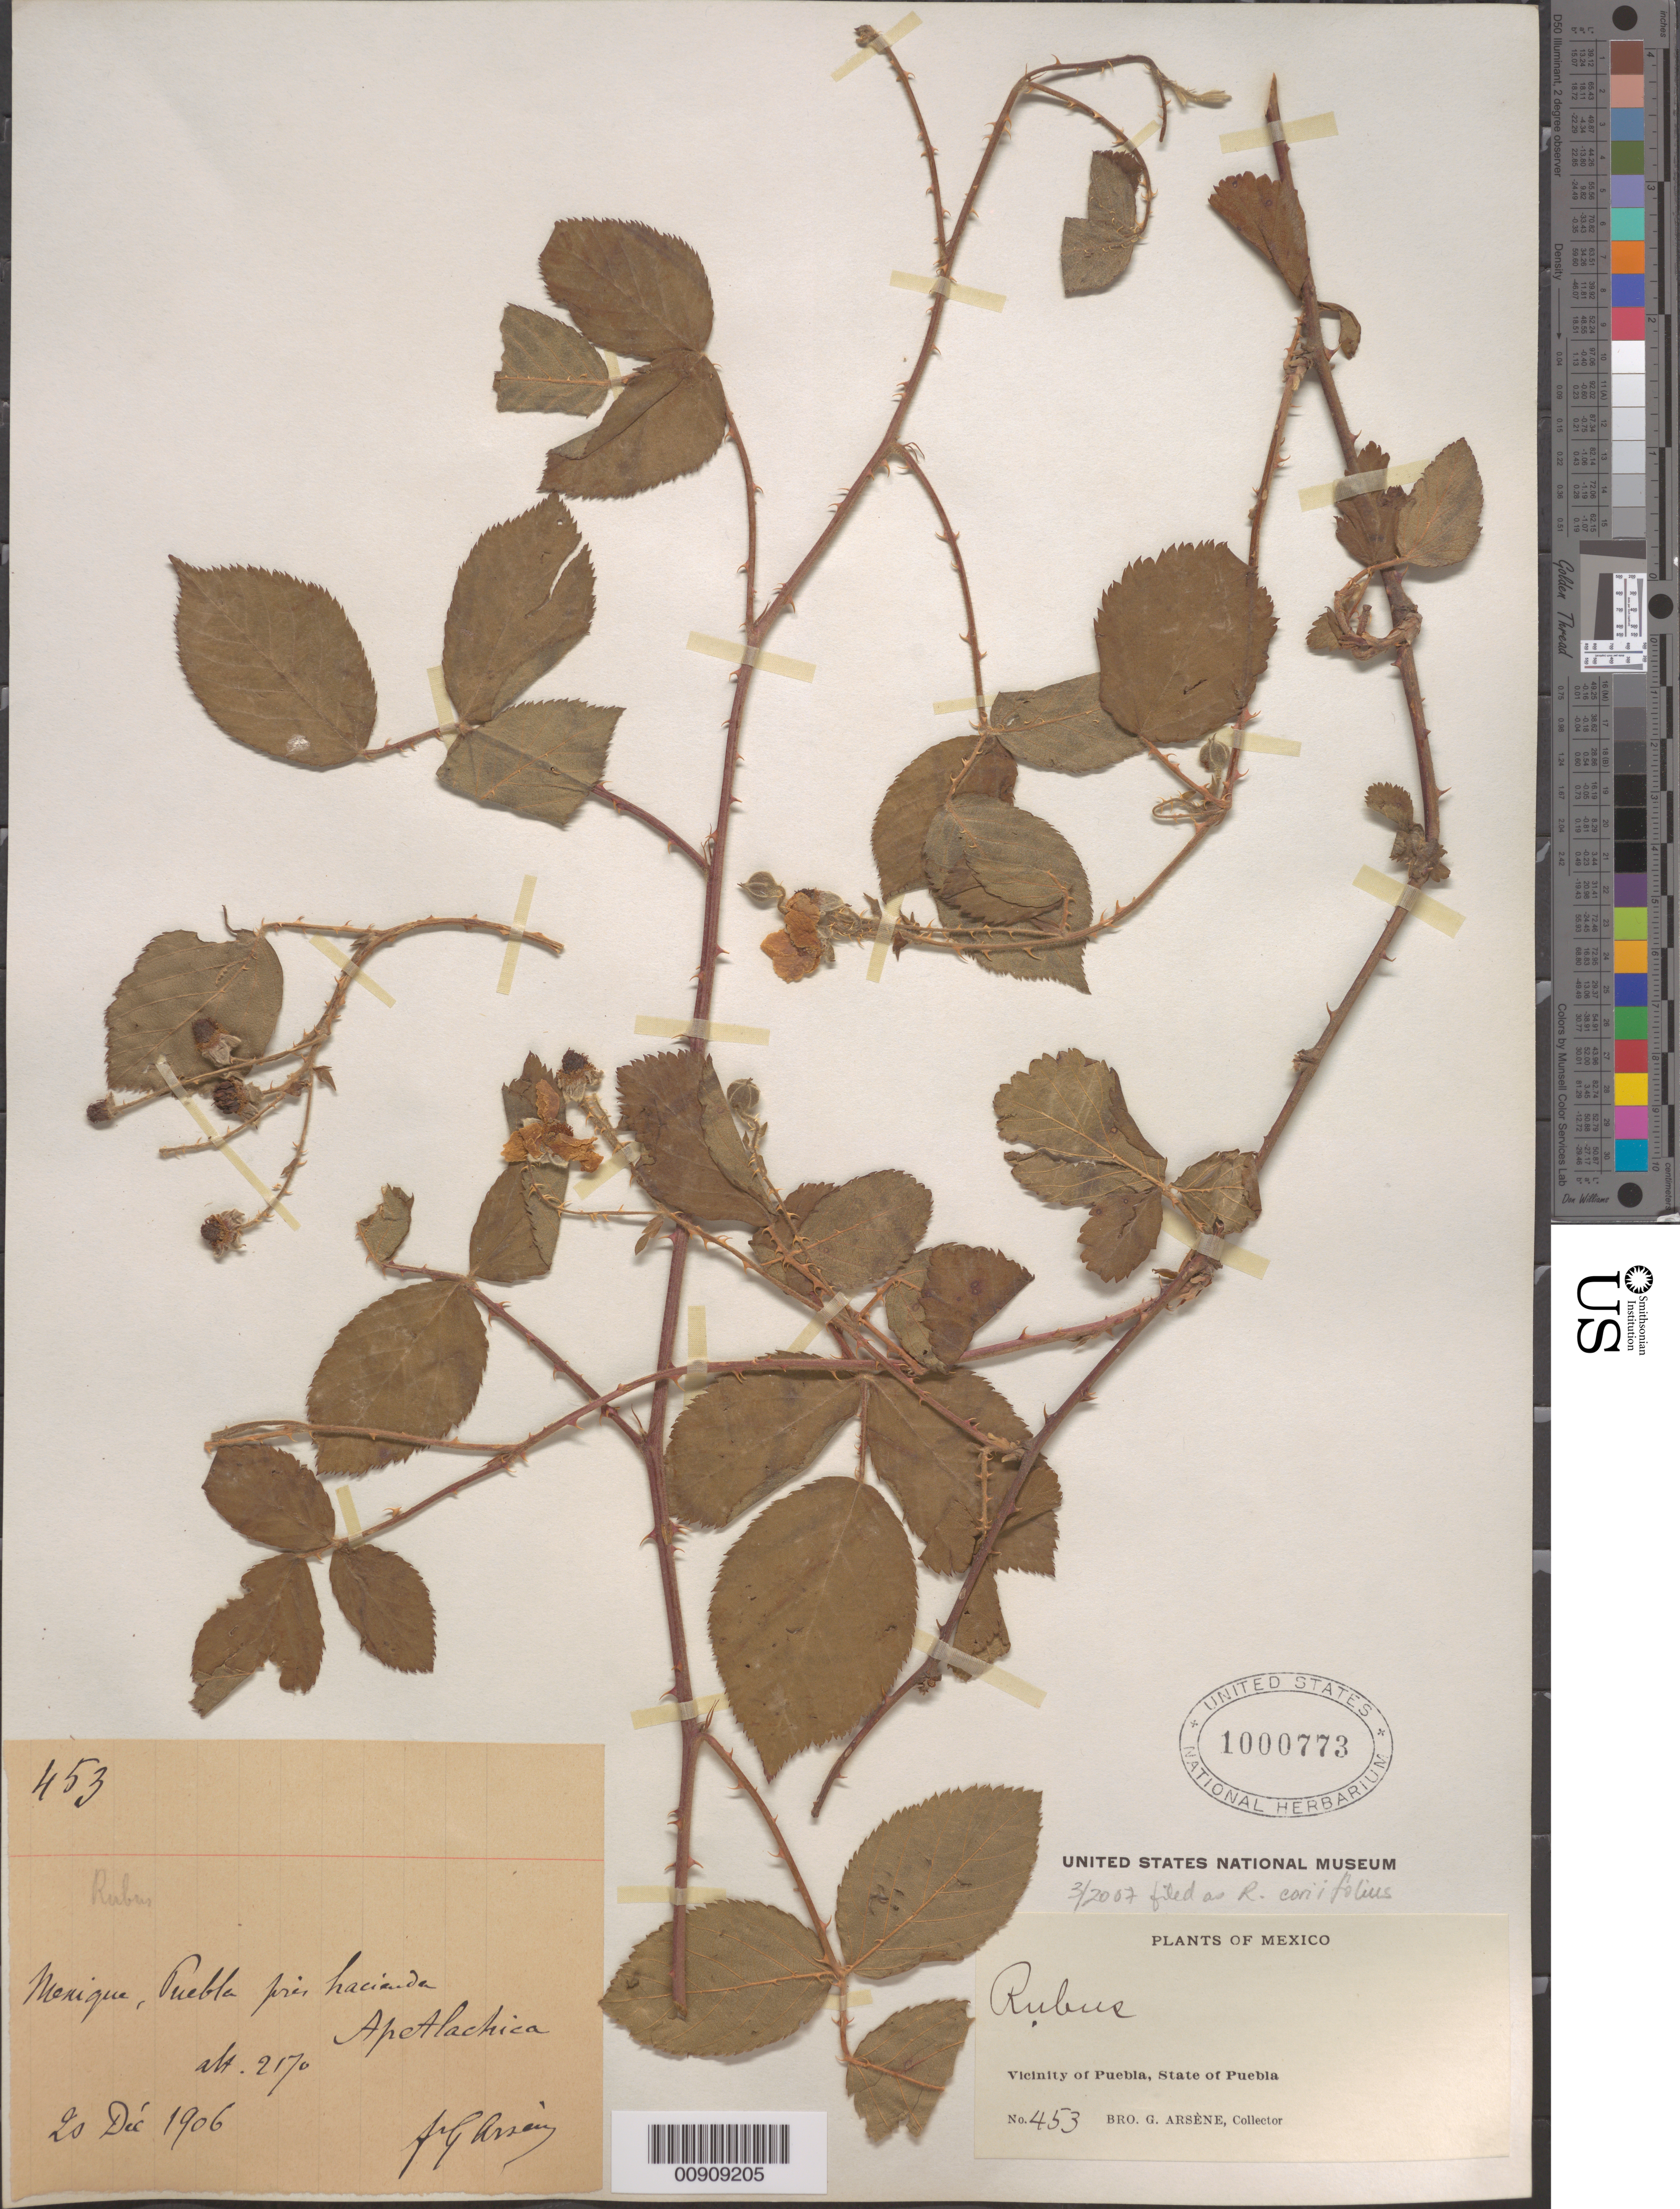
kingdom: Plantae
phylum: Tracheophyta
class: Magnoliopsida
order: Rosales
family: Rosaceae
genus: Rubus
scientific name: Rubus coriifolius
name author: Liebm.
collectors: Bro. G. Arsène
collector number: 453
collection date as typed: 20 Dec 1906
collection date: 1906-12-20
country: Mexico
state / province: Puebla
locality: Puebla, près hacienda Apetlachica.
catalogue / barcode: US 1000773